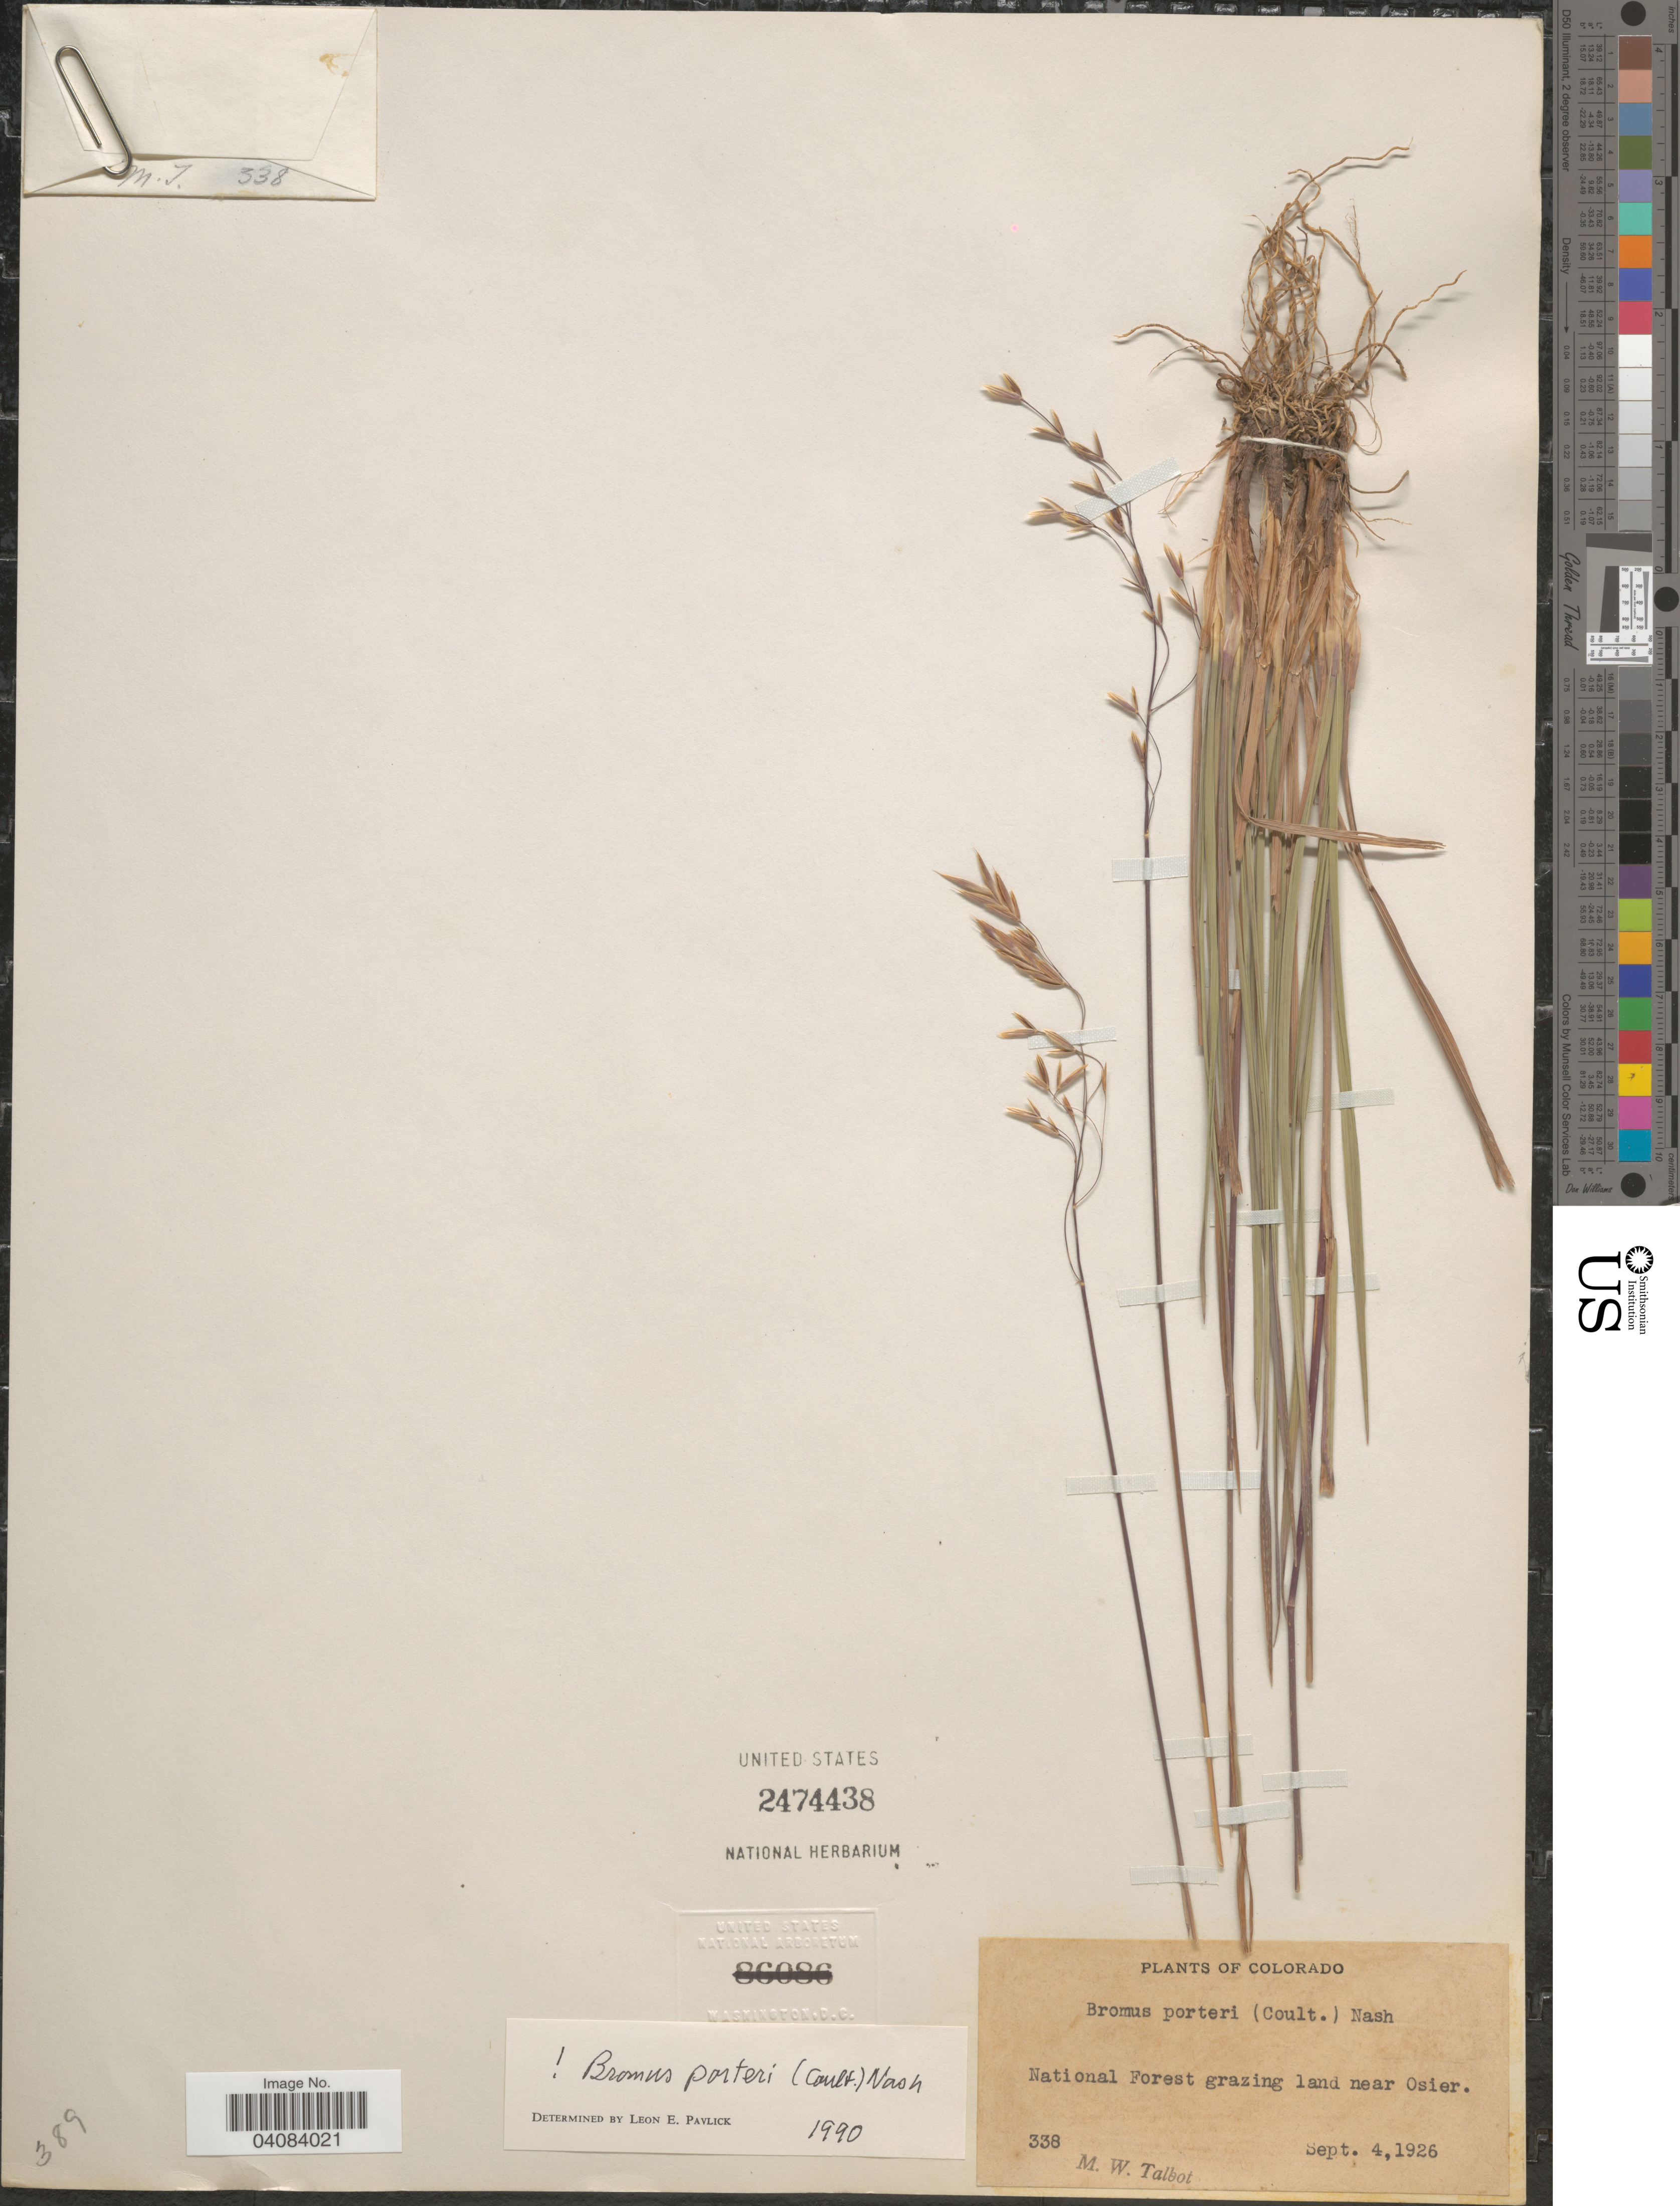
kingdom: Plantae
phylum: Tracheophyta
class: Liliopsida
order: Poales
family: Poaceae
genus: Bromus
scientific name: Bromus porteri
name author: (J.M. Coult.) Nash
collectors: M. Talbot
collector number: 338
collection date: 1926-09-04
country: United States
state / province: Colorado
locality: National Forest grazing land near Osier.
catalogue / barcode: US 2474438